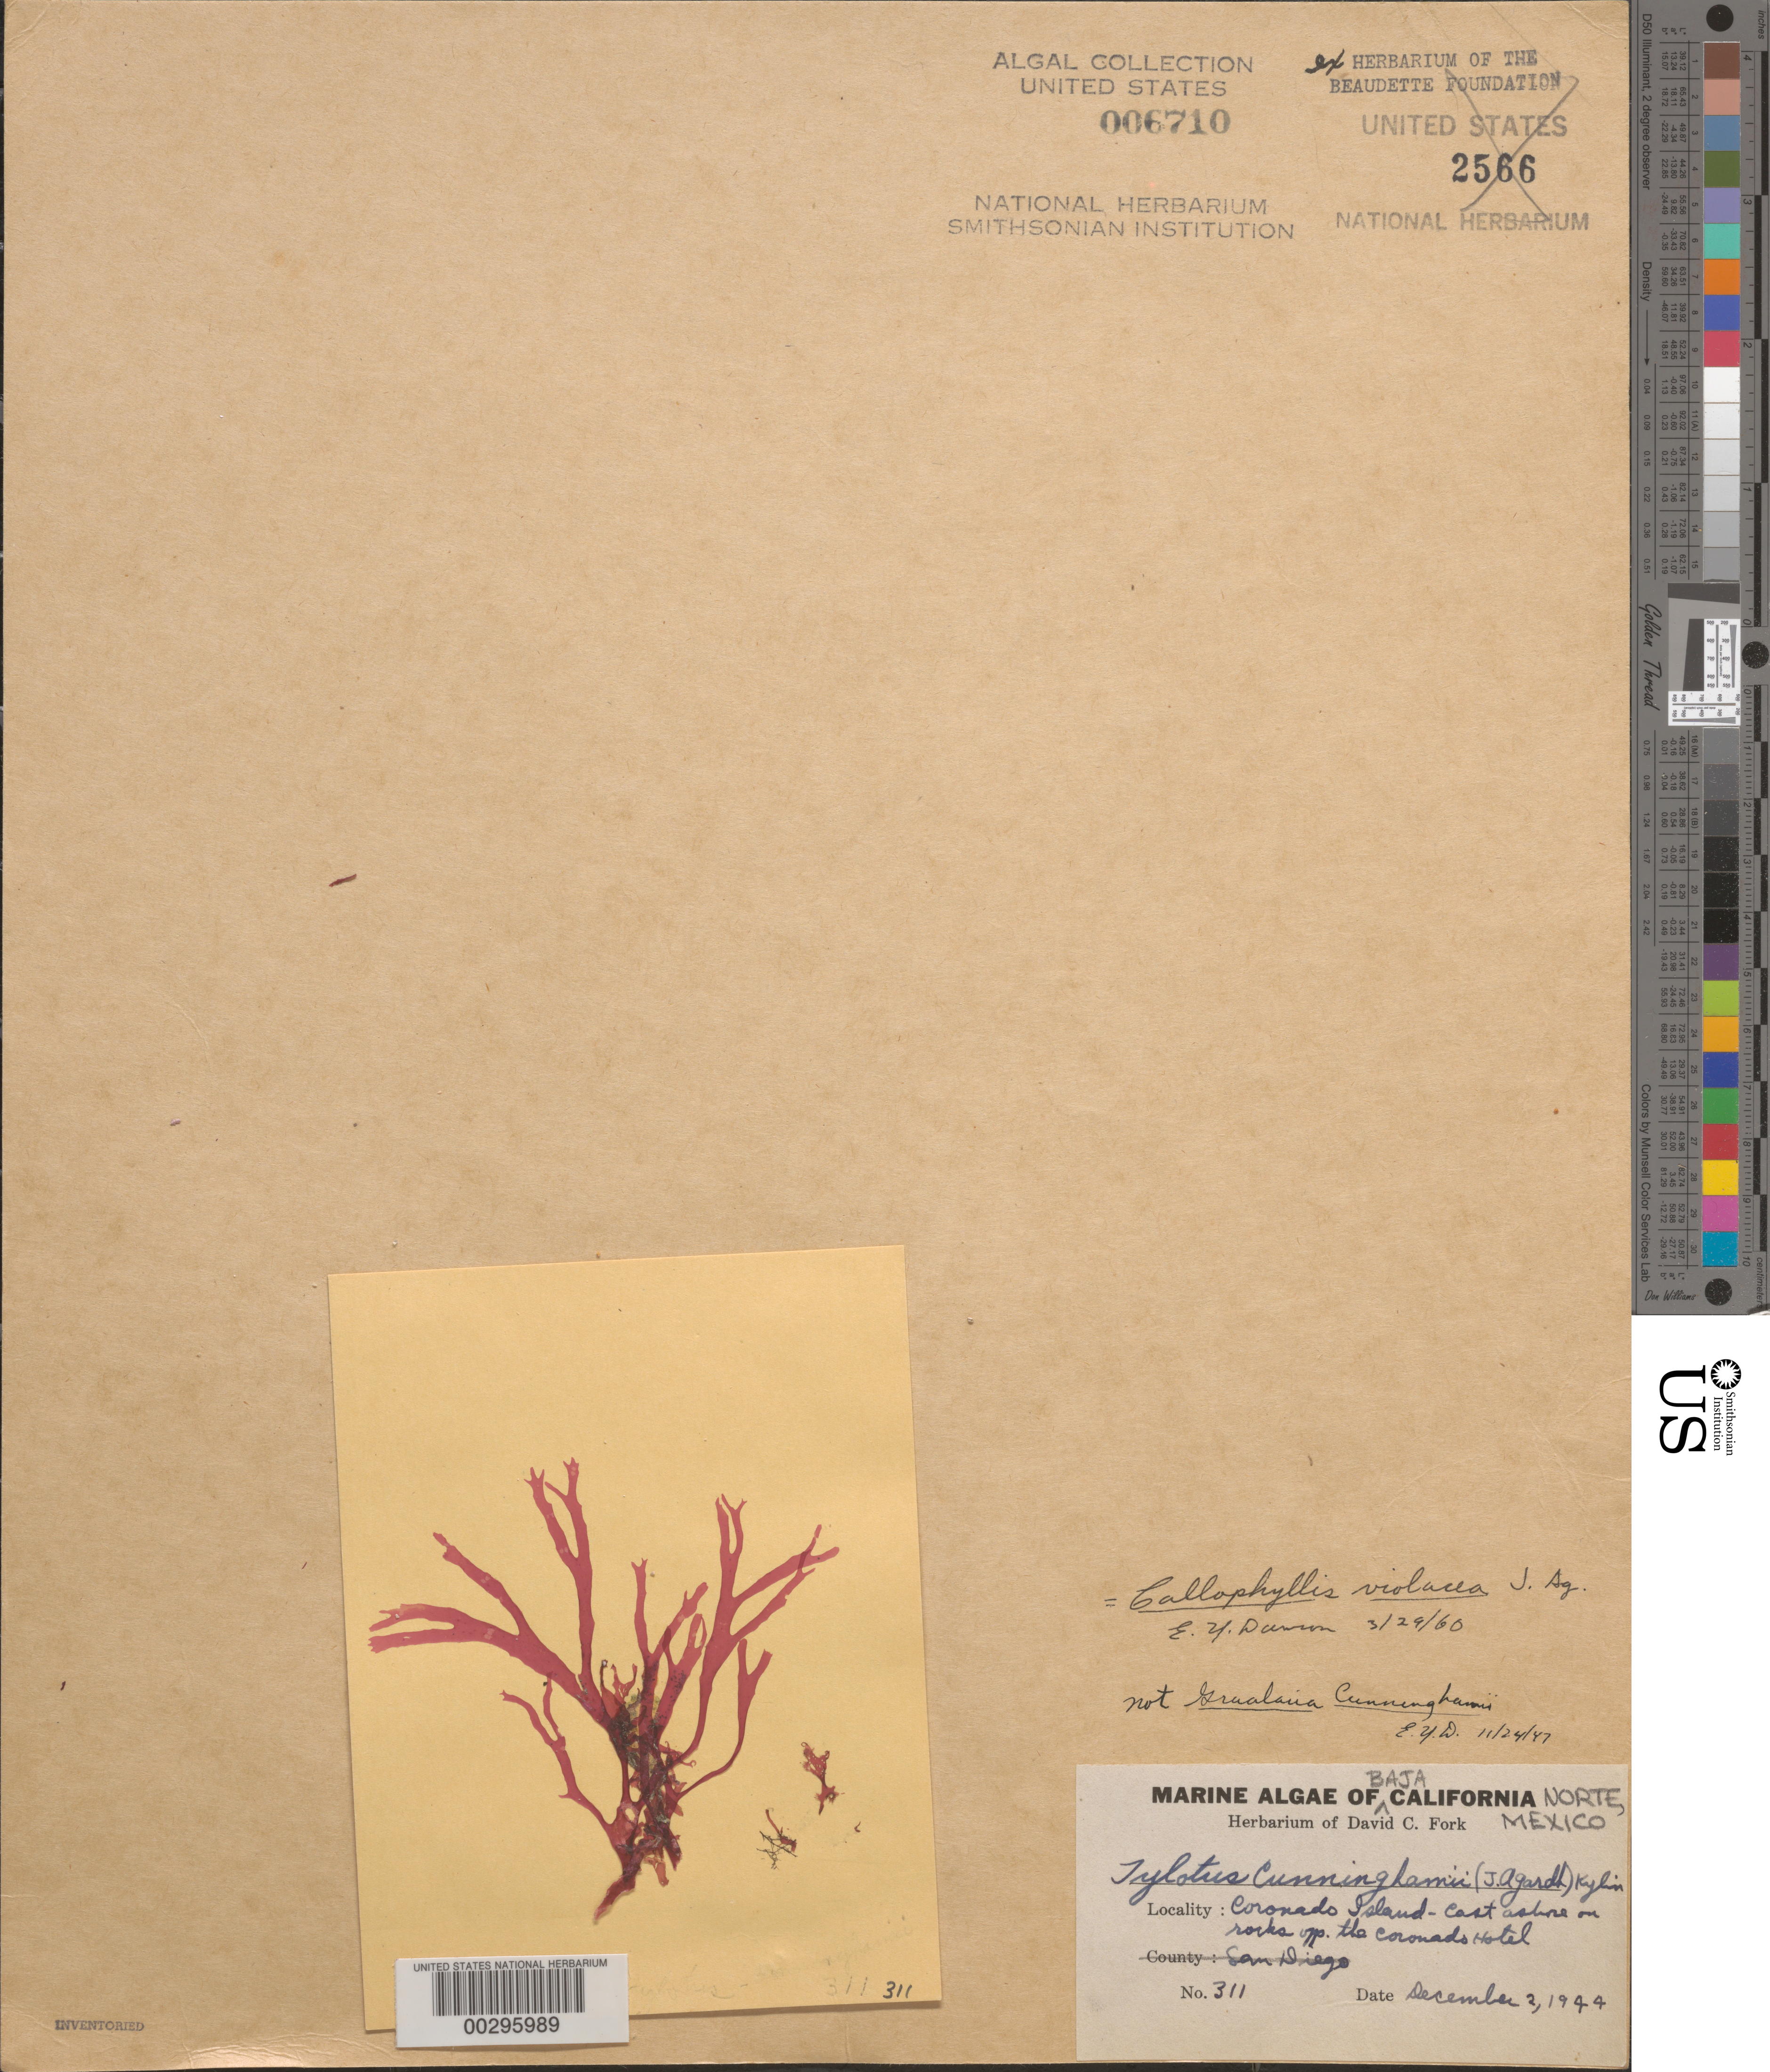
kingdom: Plantae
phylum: Rhodophyta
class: Florideophyceae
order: Gigartinales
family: Kallymeniaceae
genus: Callophyllis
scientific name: Callophyllis violacea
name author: J. Agardh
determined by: Dawson, E. Y.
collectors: D. Fork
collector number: EYD 311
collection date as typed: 02 Dec 1944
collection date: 1944-12-02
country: Mexico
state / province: Baja California Norte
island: Isla Coronado (Coronado Island)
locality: Opposite Coronado Hotel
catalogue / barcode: US 6710